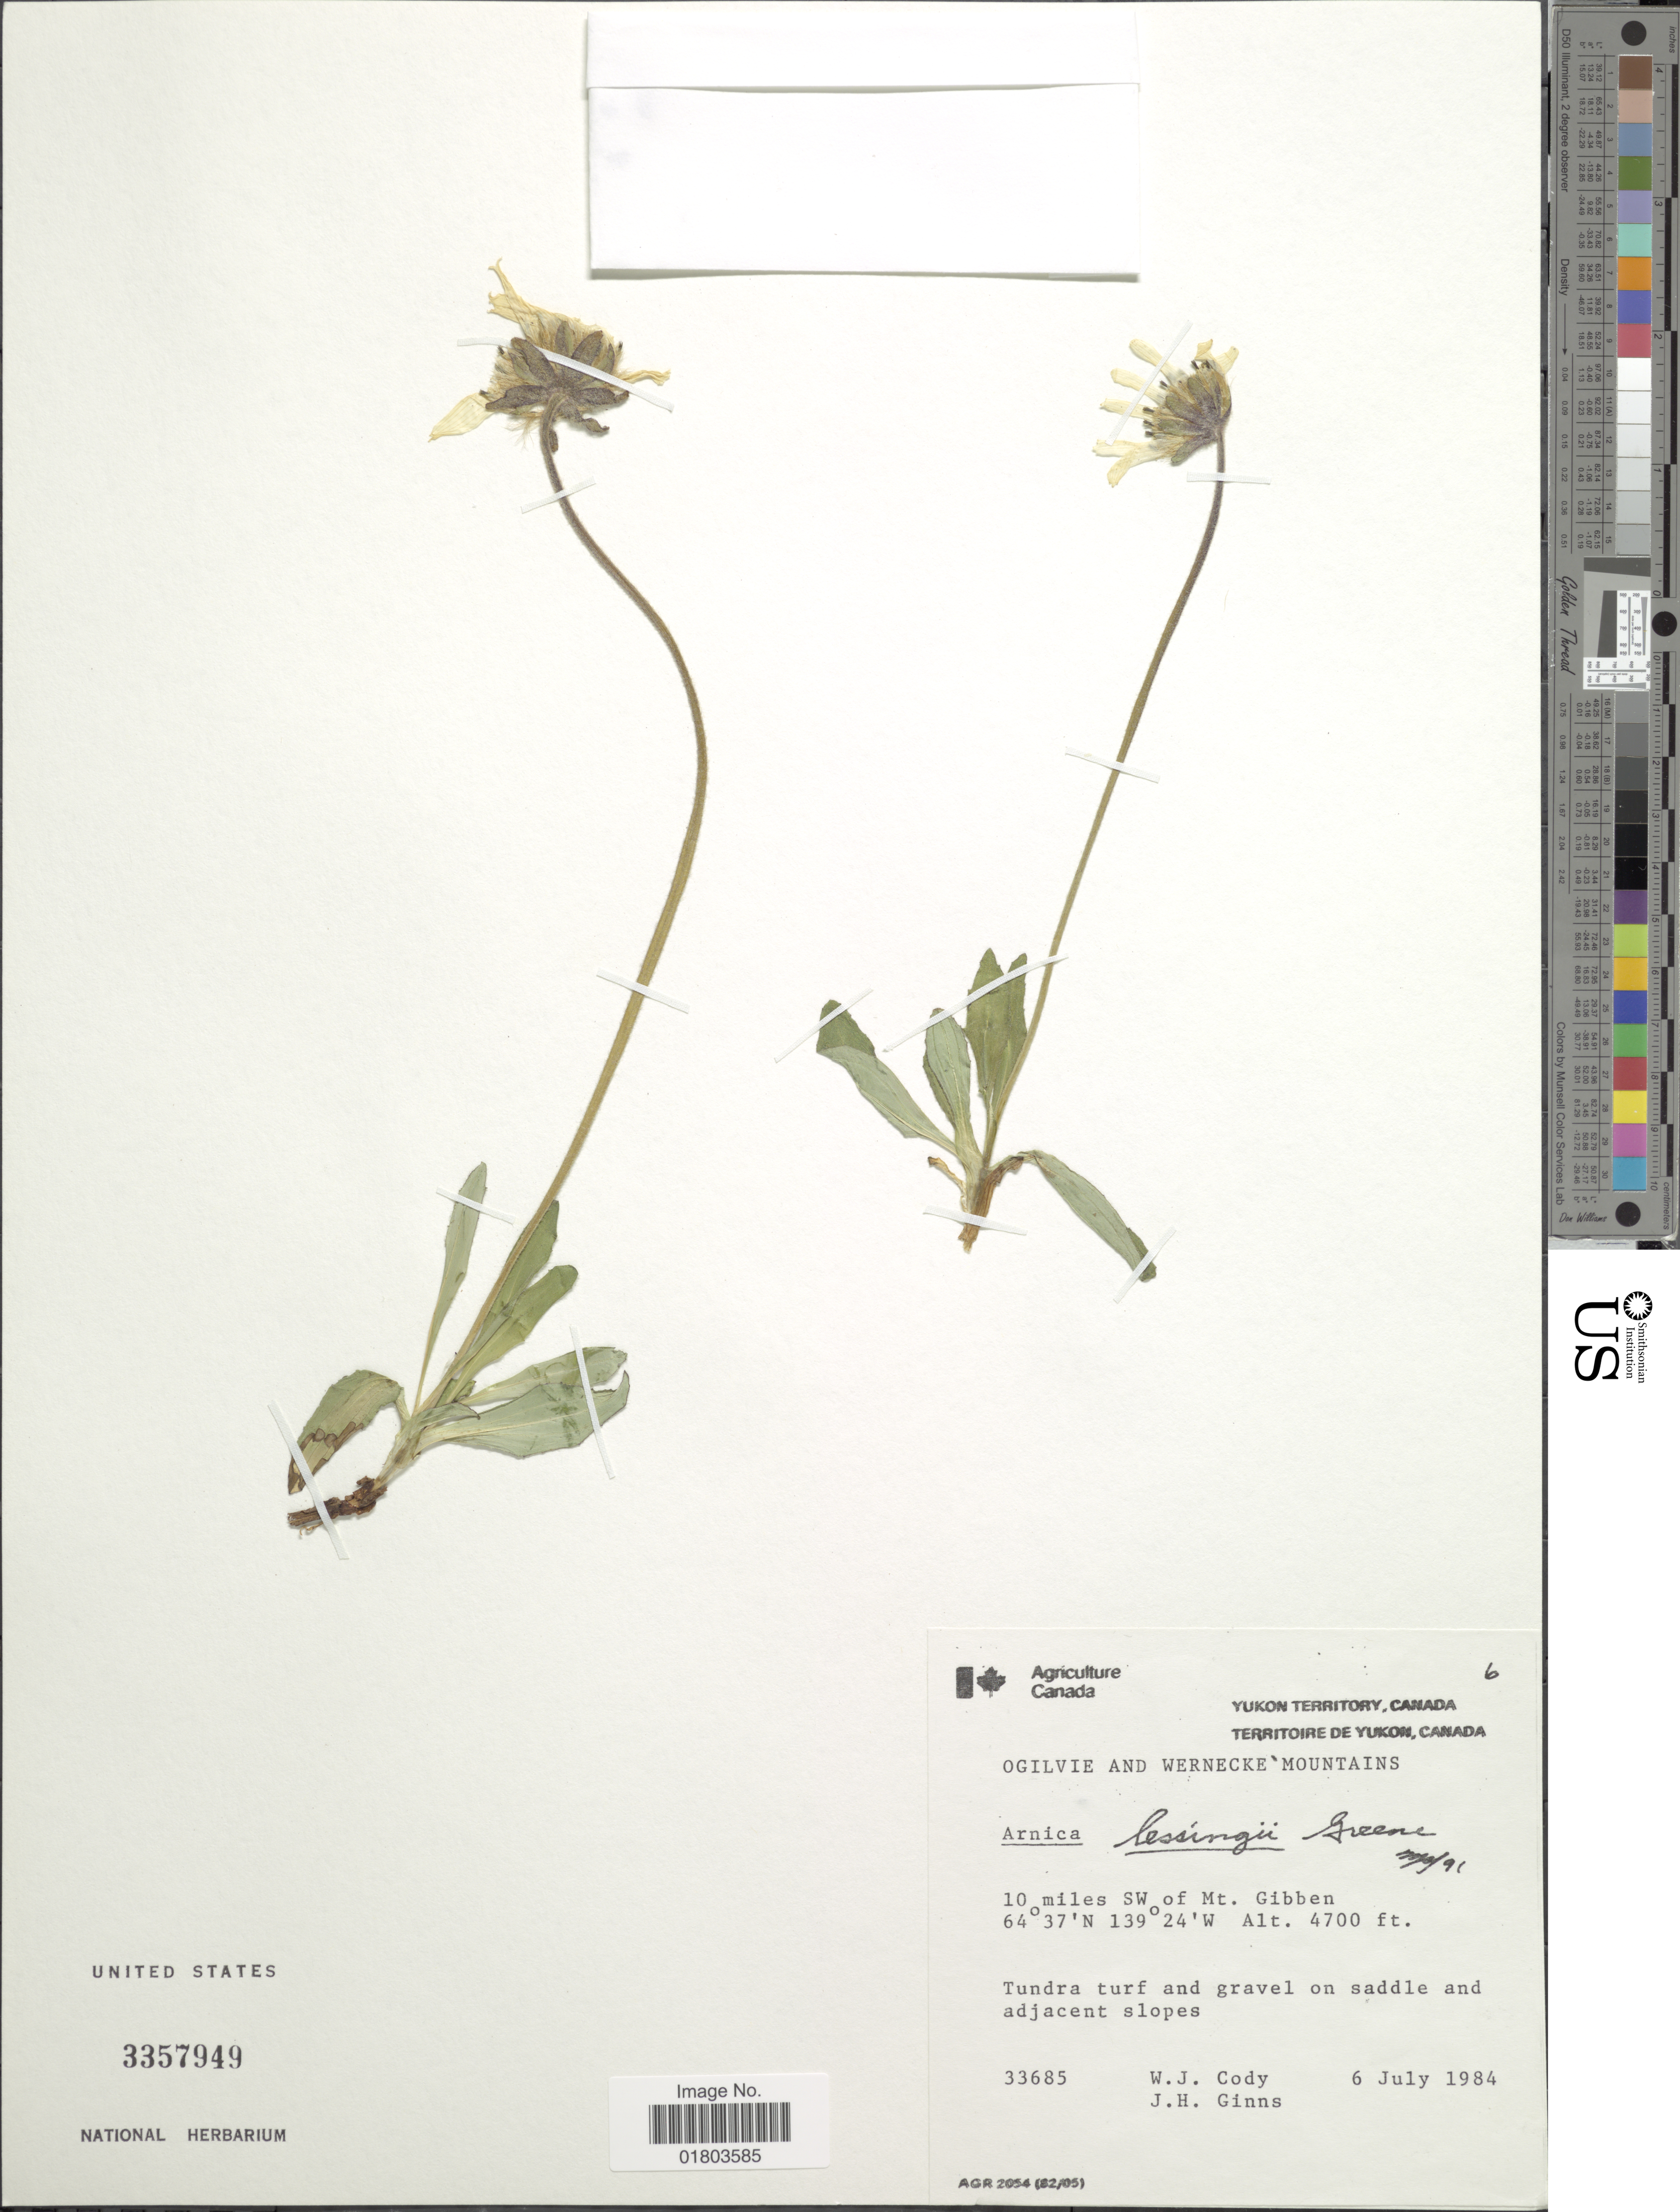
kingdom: Plantae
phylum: Tracheophyta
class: Magnoliopsida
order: Asterales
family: Asteraceae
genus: Arnica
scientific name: Arnica lessingii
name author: (Torr. & A. Gray) Greene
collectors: W. Cody & J. Ginns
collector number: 33685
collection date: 1984-07-06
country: Canada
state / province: Yukon Territory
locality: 10 miles SW of Mt Gibben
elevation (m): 1433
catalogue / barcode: US 3357949